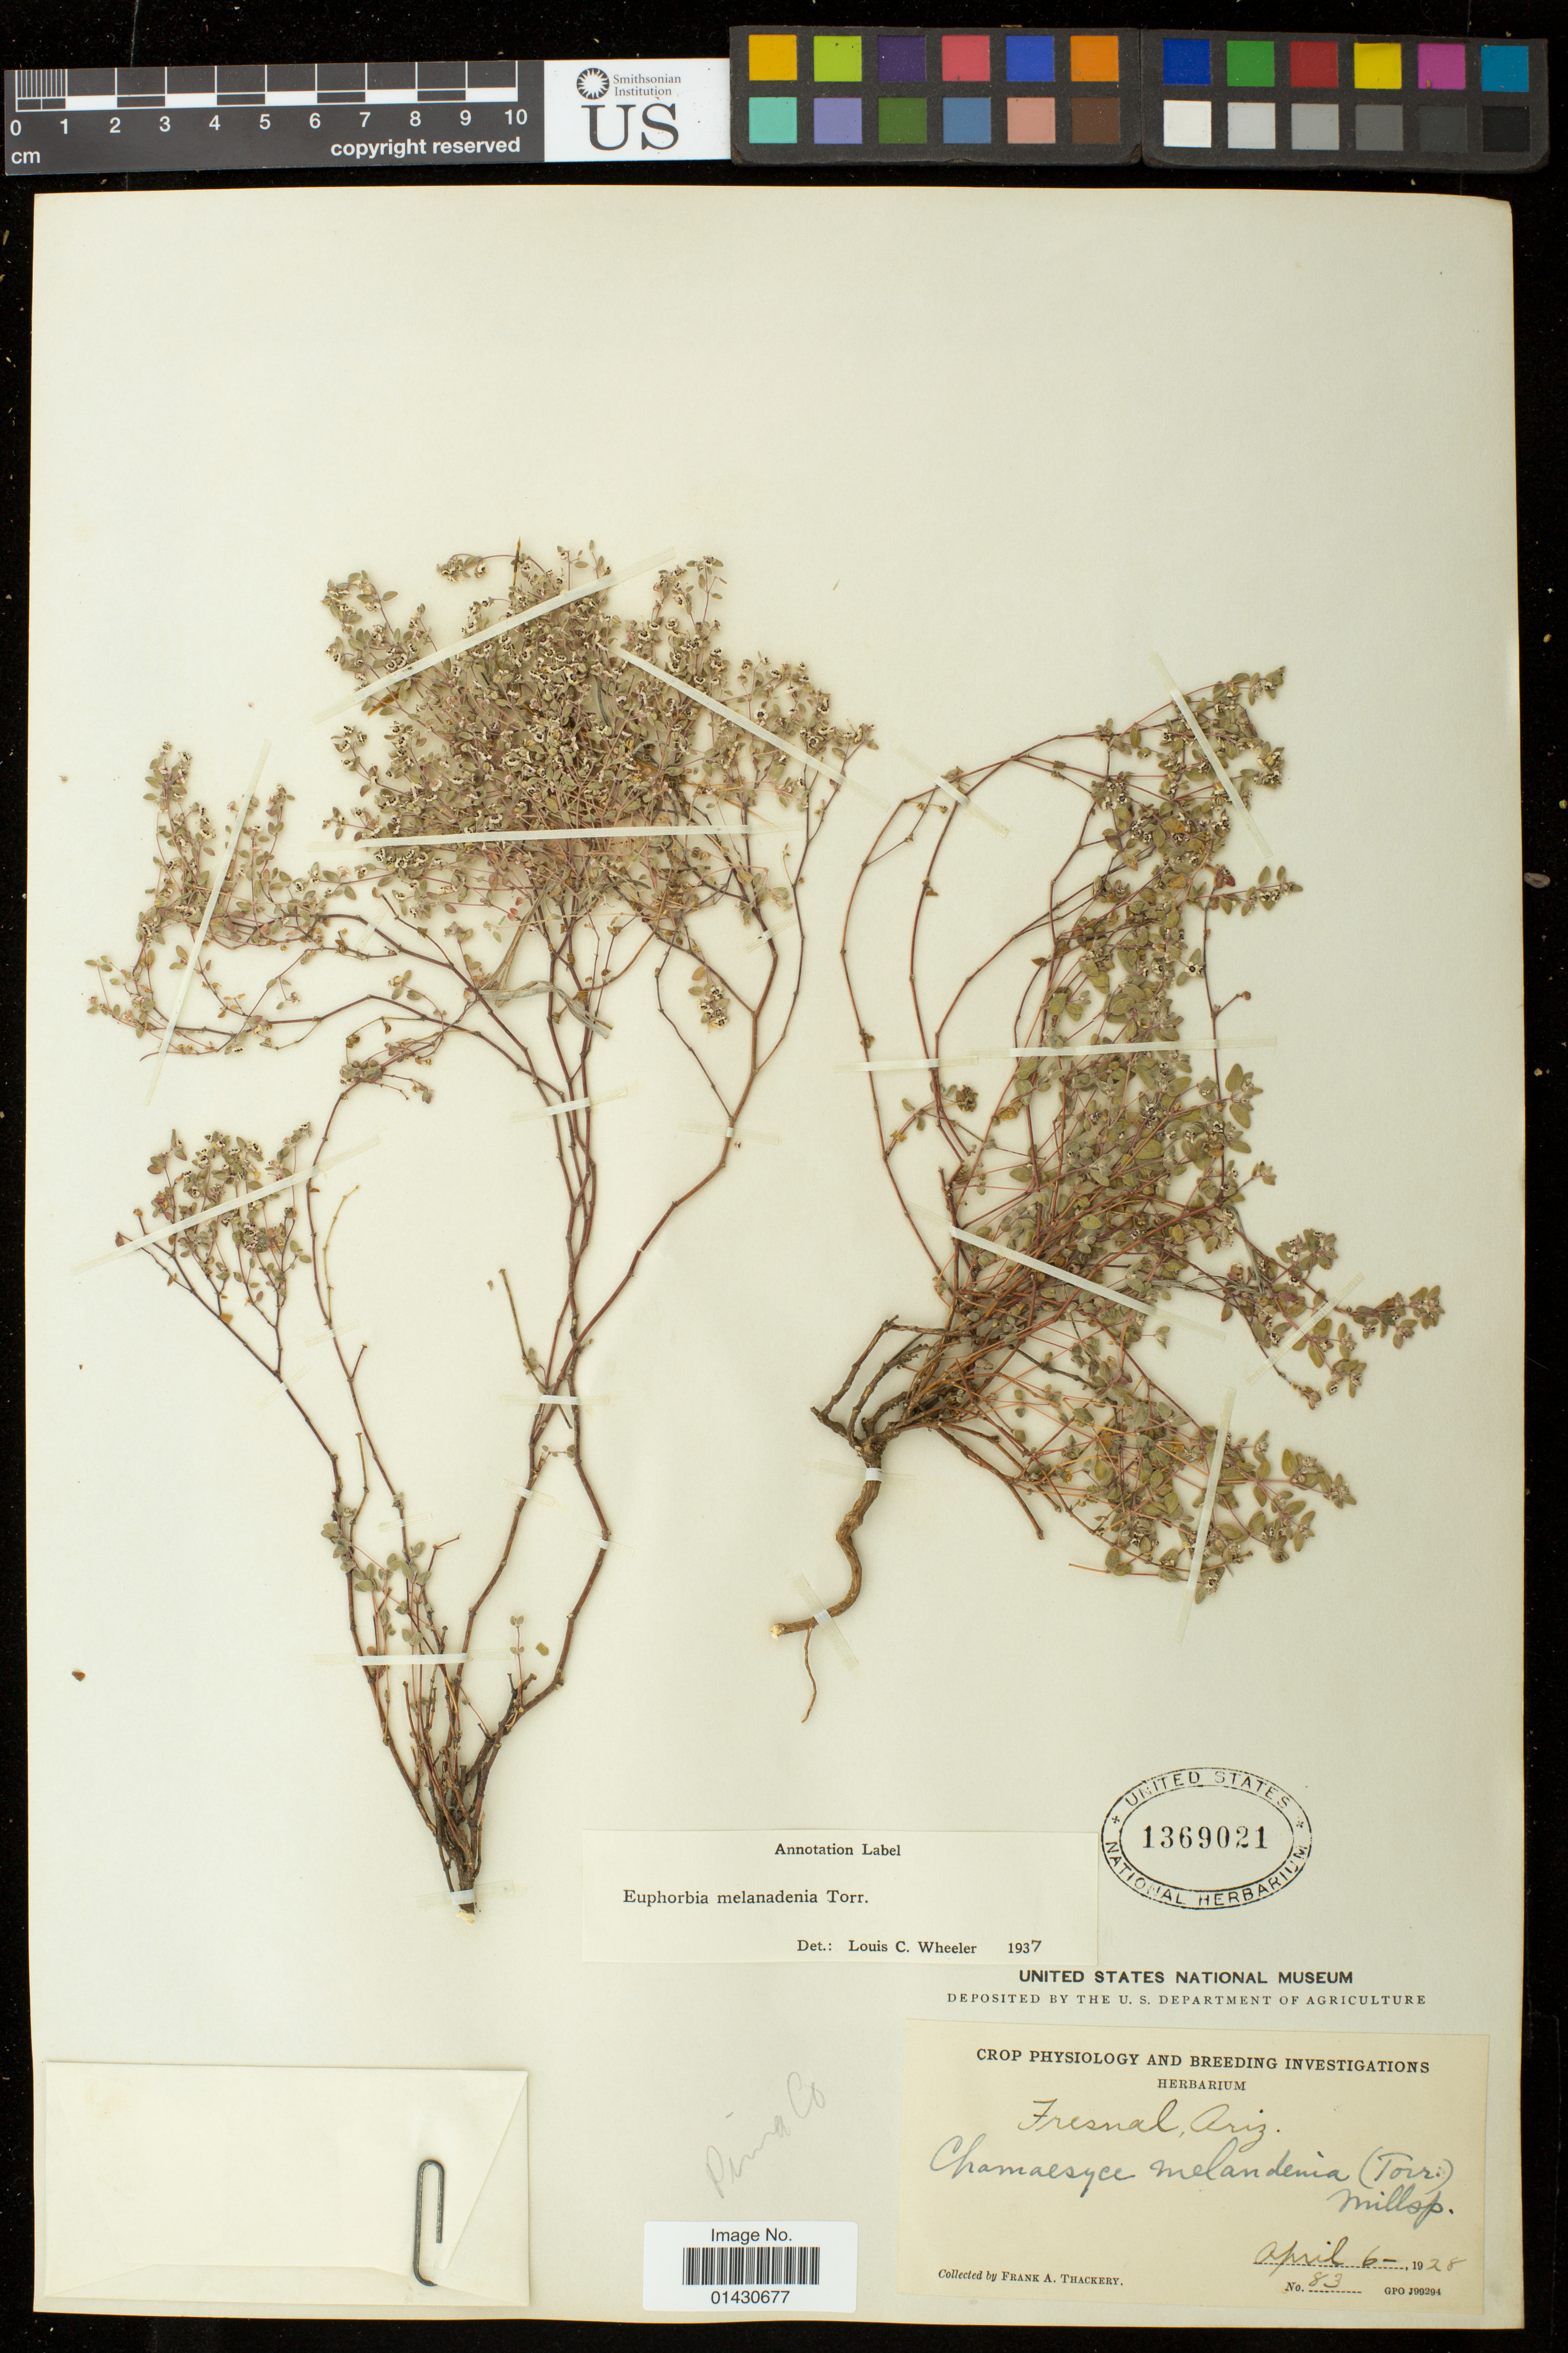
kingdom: Plantae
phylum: Tracheophyta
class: Magnoliopsida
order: Malpighiales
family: Euphorbiaceae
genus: Euphorbia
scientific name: Euphorbia melanadenia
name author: Torr.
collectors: F. Thackery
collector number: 83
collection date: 1928-04-06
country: United States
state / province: Arizona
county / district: Pima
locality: Fresnal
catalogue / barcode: US 1369021